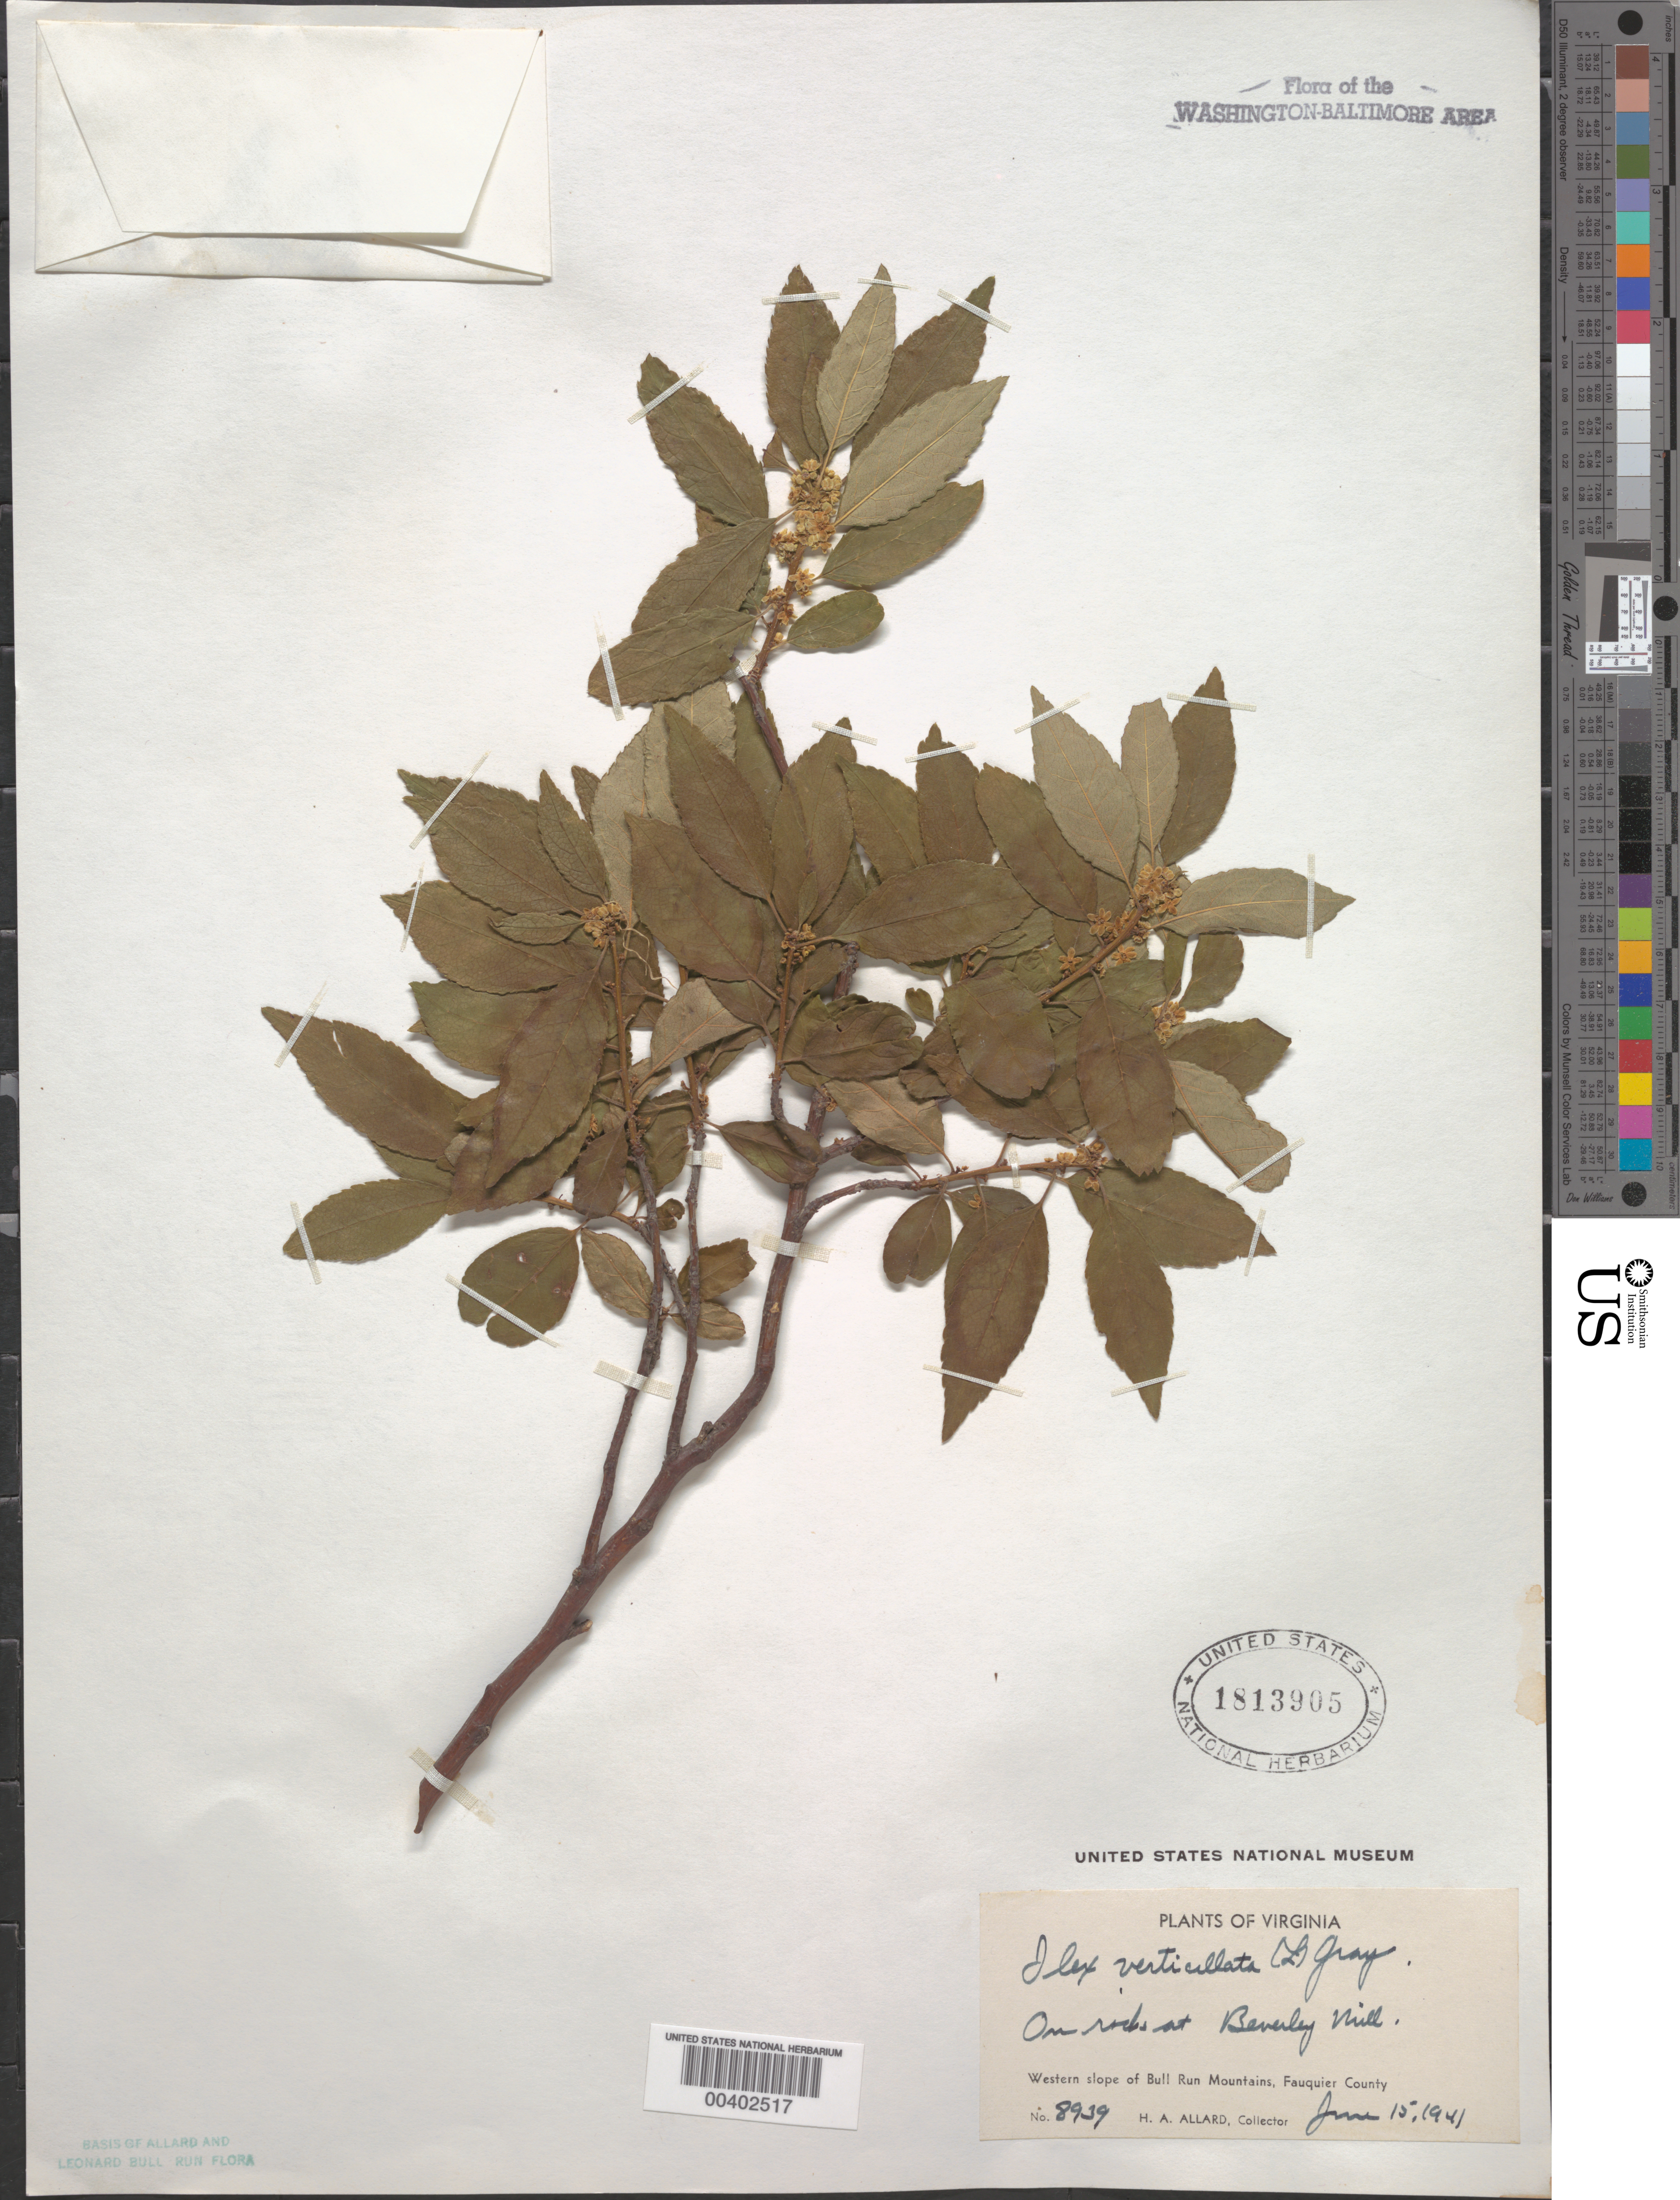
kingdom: Plantae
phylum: Tracheophyta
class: Magnoliopsida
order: Aquifoliales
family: Aquifoliaceae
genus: Ilex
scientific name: Ilex verticillata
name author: (L.) A. Gray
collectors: H. A. Allard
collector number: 8939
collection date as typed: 15 Jun 1941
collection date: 1941-06-15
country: United States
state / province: Virginia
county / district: Fauquier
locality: Beverley Mill, western slope of Bull Run Mountains Bull Run Mts.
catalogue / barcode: US 1813905